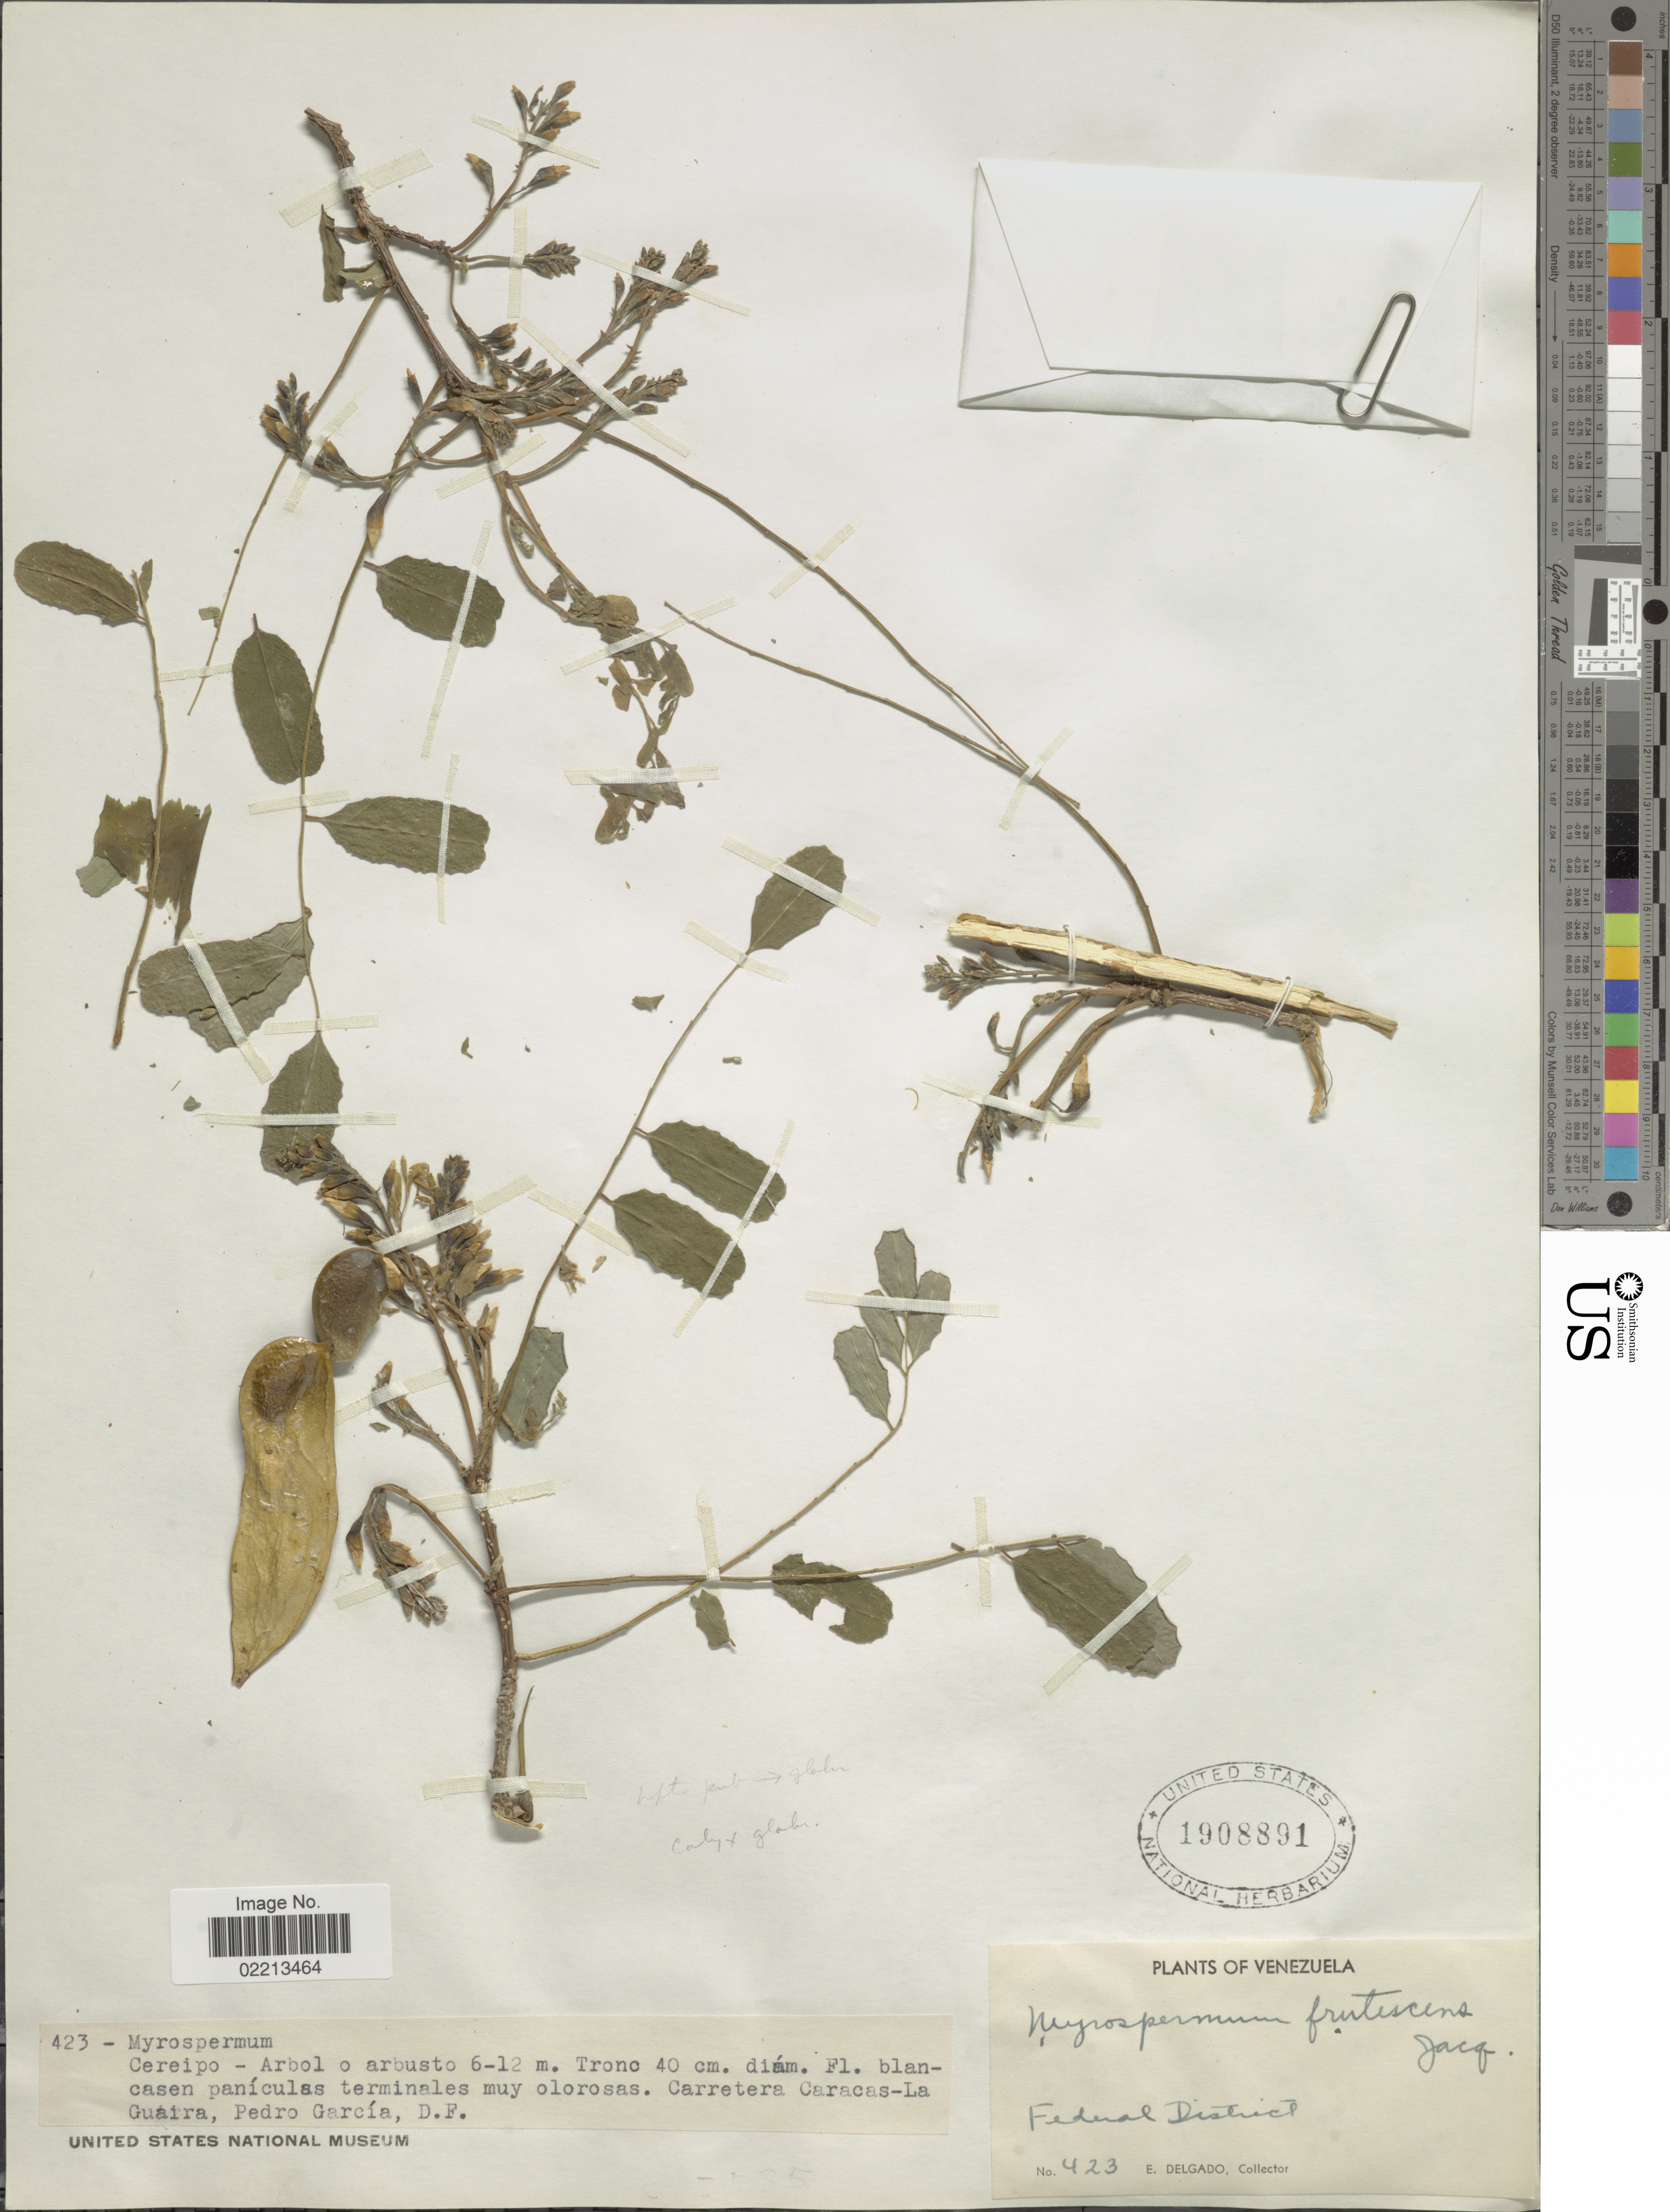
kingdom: Plantae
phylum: Tracheophyta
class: Magnoliopsida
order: Fabales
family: Fabaceae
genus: Myrospermum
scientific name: Myrospermum frutescens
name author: Jacq.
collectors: E. Delgado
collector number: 423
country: Venezuela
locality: Federal District, Carretera Caracas-La Guaira, Pedro, D.F.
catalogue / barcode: US 1908891